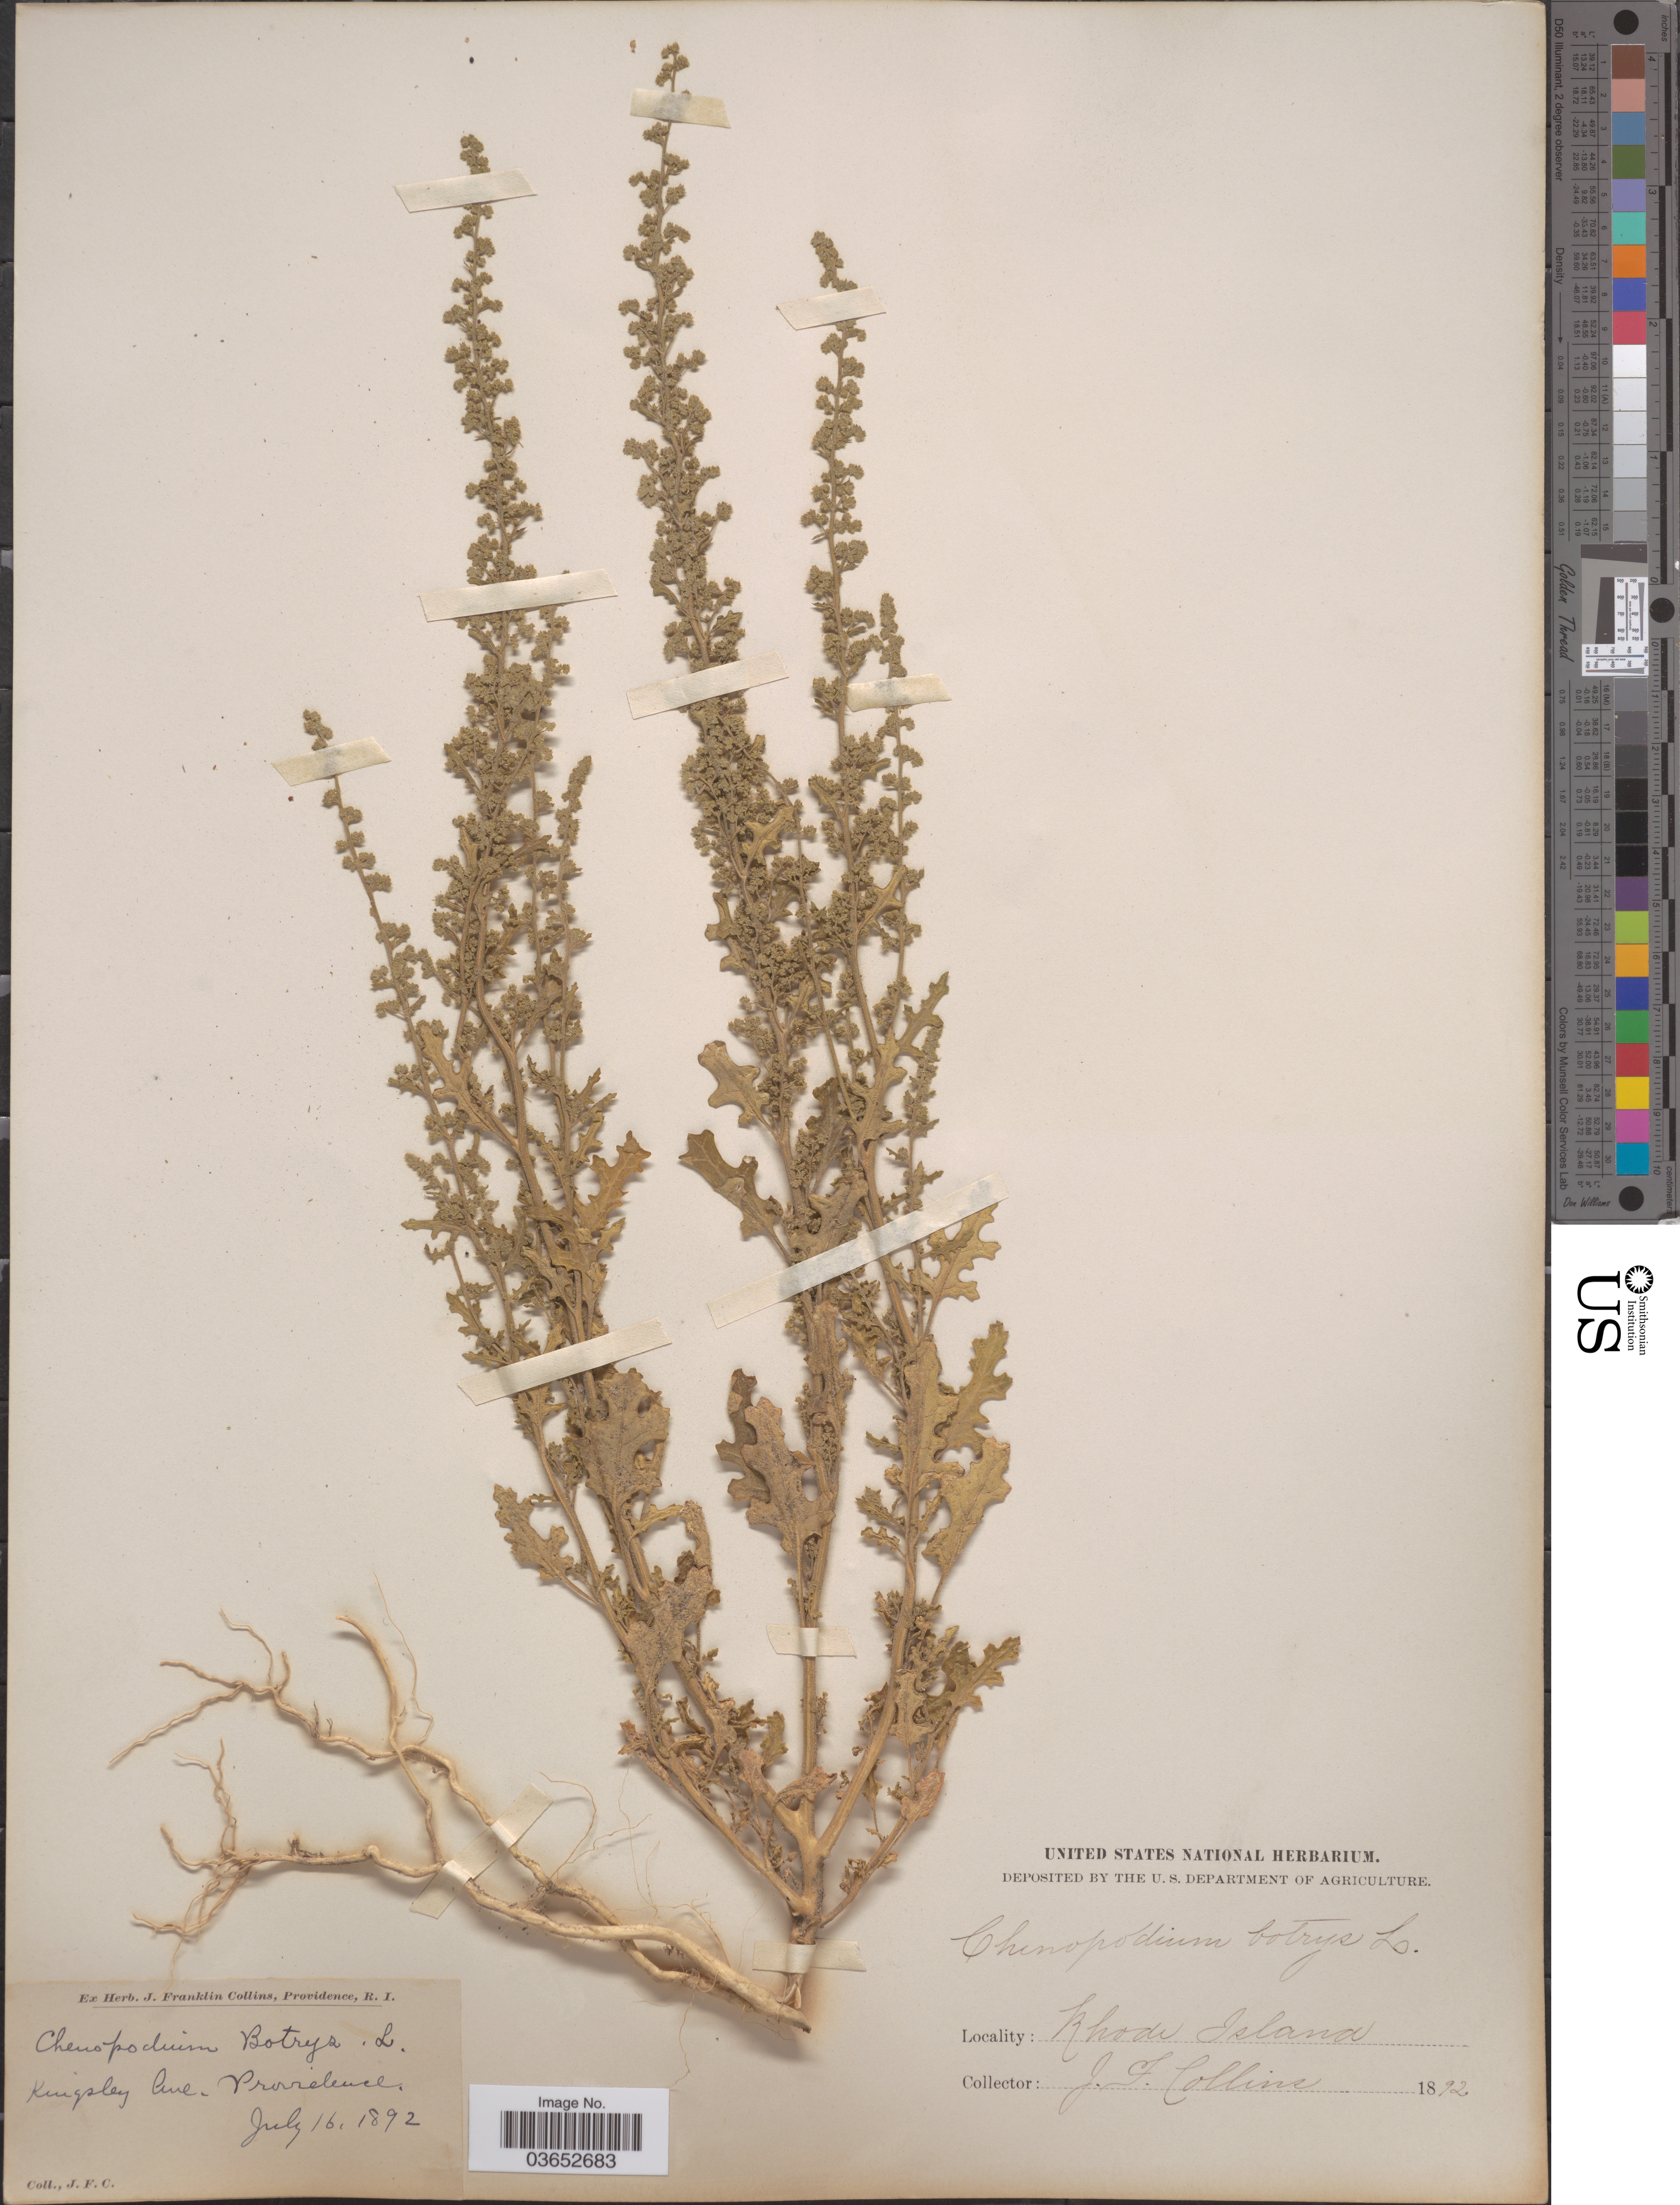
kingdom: Plantae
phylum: Tracheophyta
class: Magnoliopsida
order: Caryophyllales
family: Amaranthaceae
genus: Chenopodium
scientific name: Chenopodium botrys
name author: L.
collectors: J. Collins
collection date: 1892-07-16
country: United States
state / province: Rhode Island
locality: Kingsley Ave, Providence.